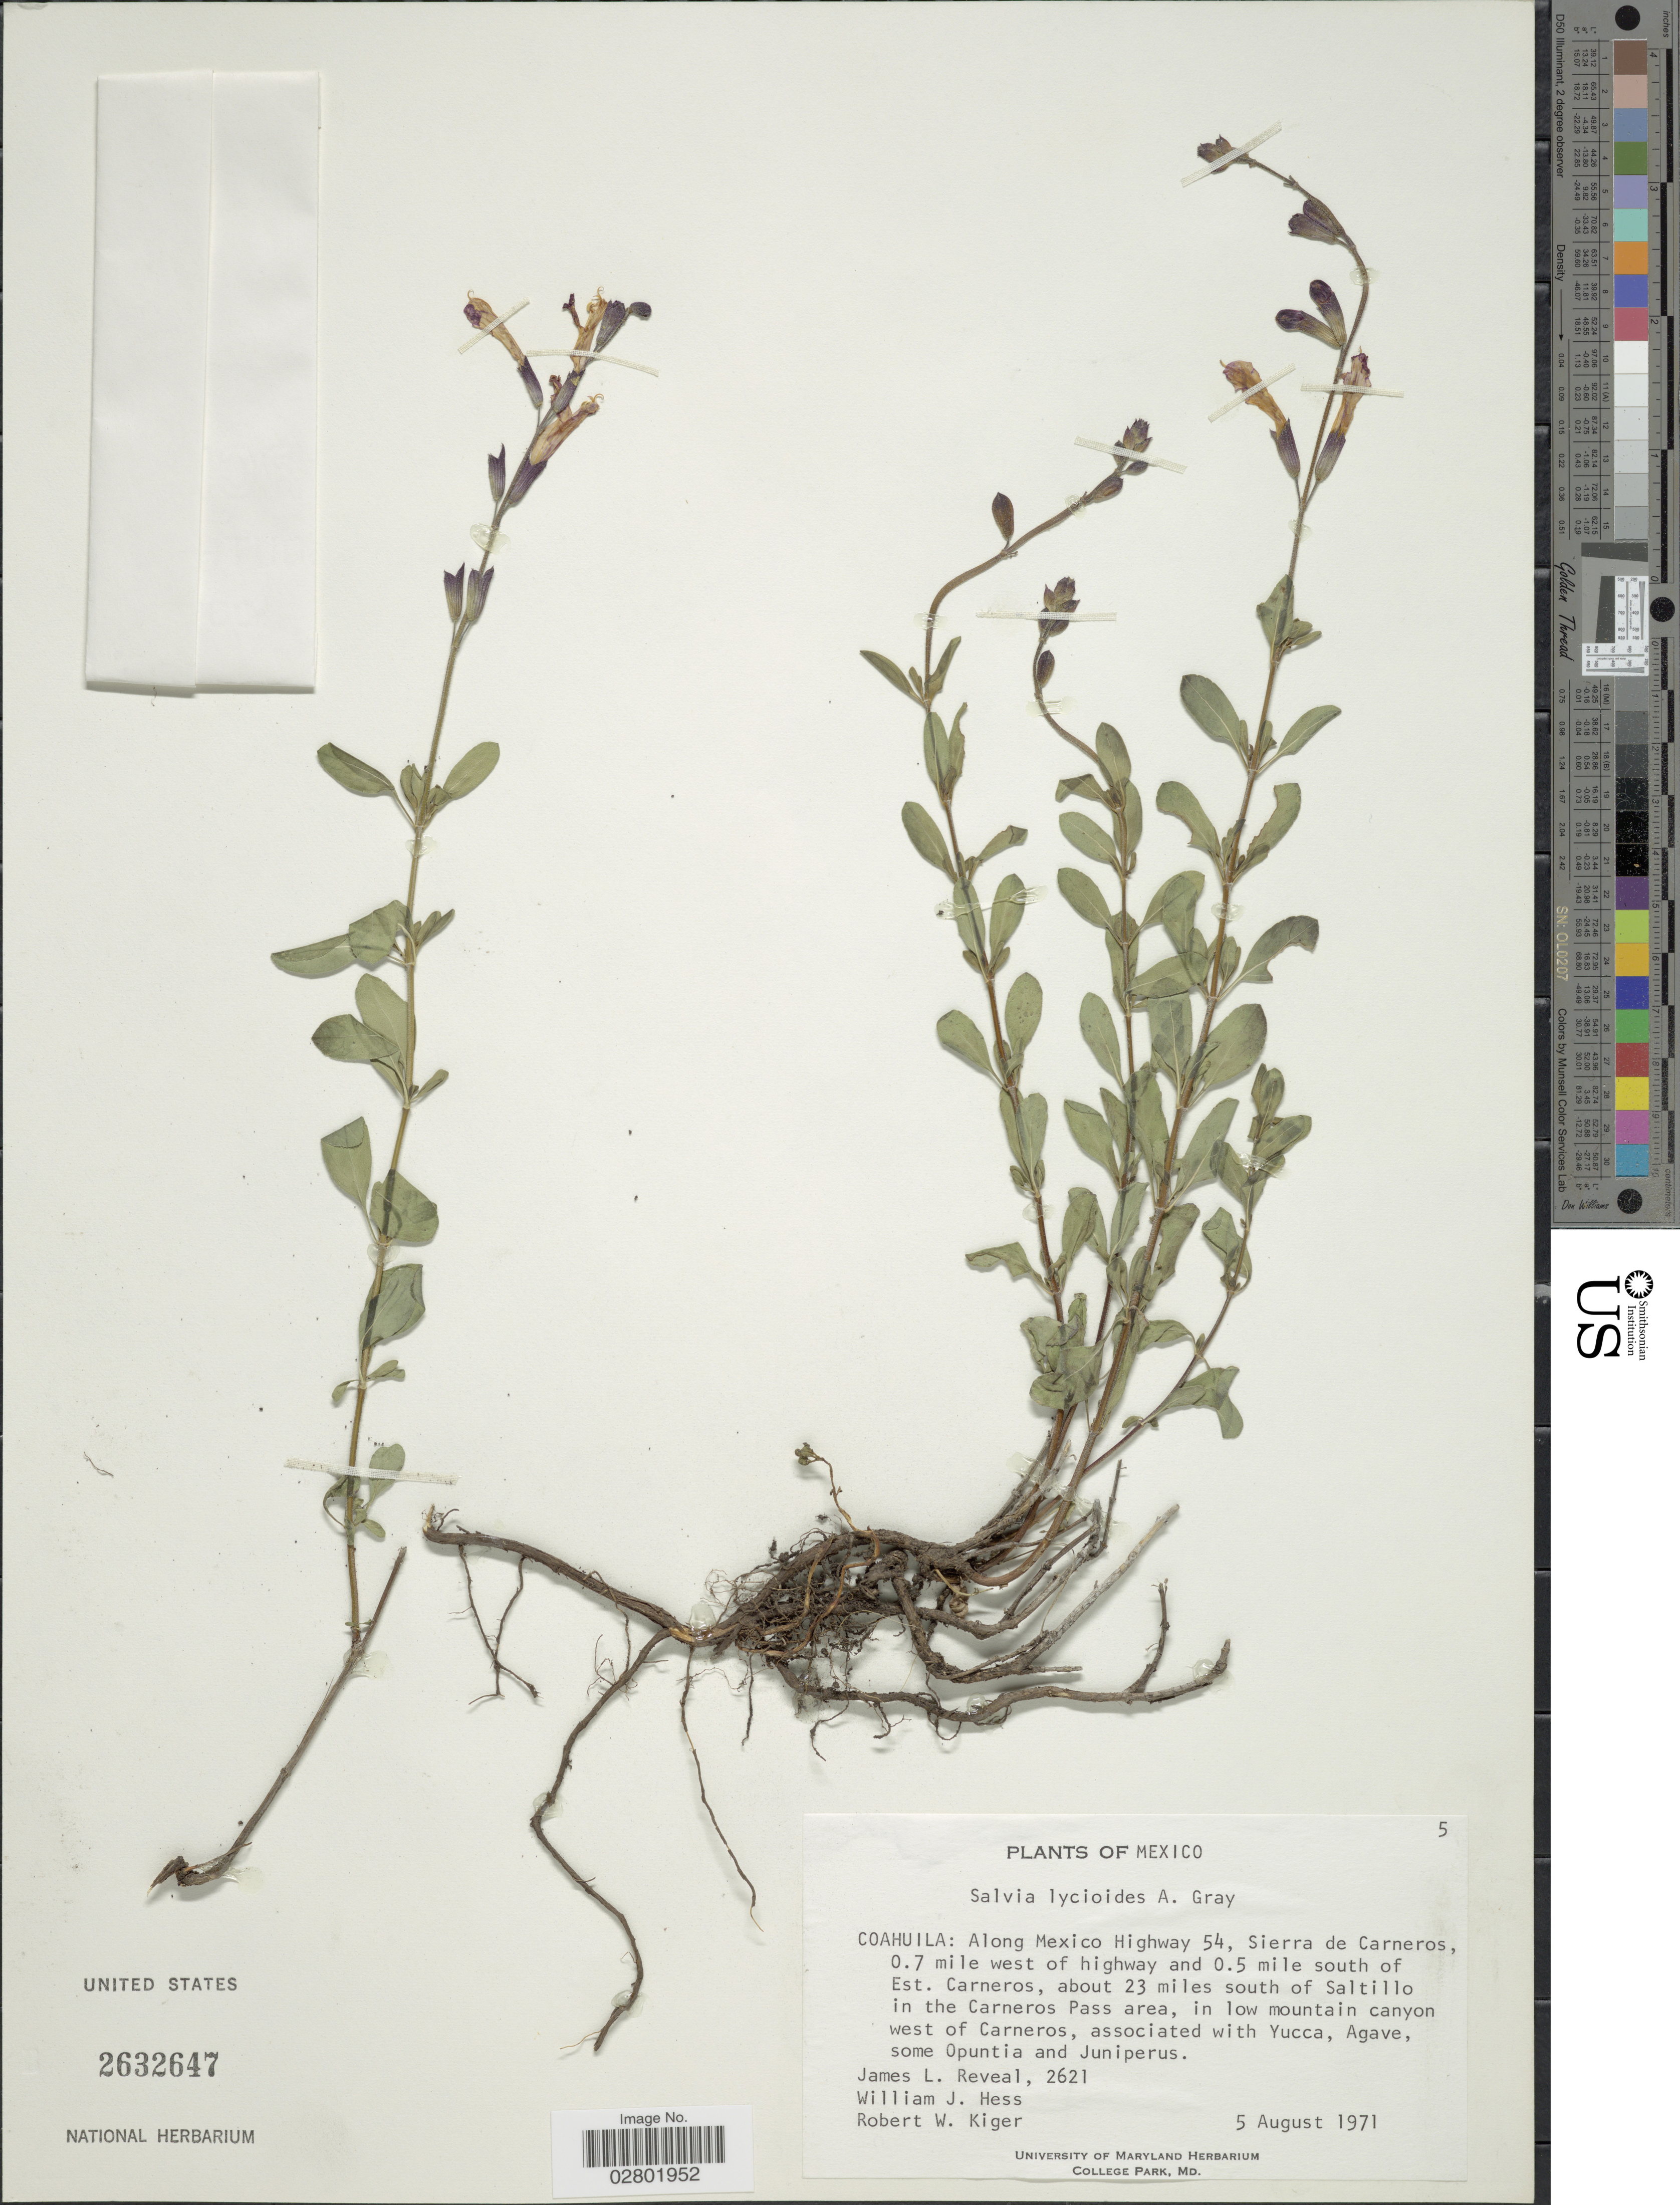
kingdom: Plantae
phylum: Tracheophyta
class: Magnoliopsida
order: Lamiales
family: Lamiaceae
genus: Salvia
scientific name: Salvia lycioides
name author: A. Gray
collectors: J. L. Reveal, W. Hess & R. Kiger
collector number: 2621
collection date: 1971-08-05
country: Mexico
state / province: Coahuila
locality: Along Mexico Highway 54, Sierra de Carneros, 0.7 mile west of highway and 0.5 mile south of Est. Carneros, about 23 miles south of Saltillo in the Carneros Pass area, in low mountain canyon west of Carneros.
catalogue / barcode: US 2632647